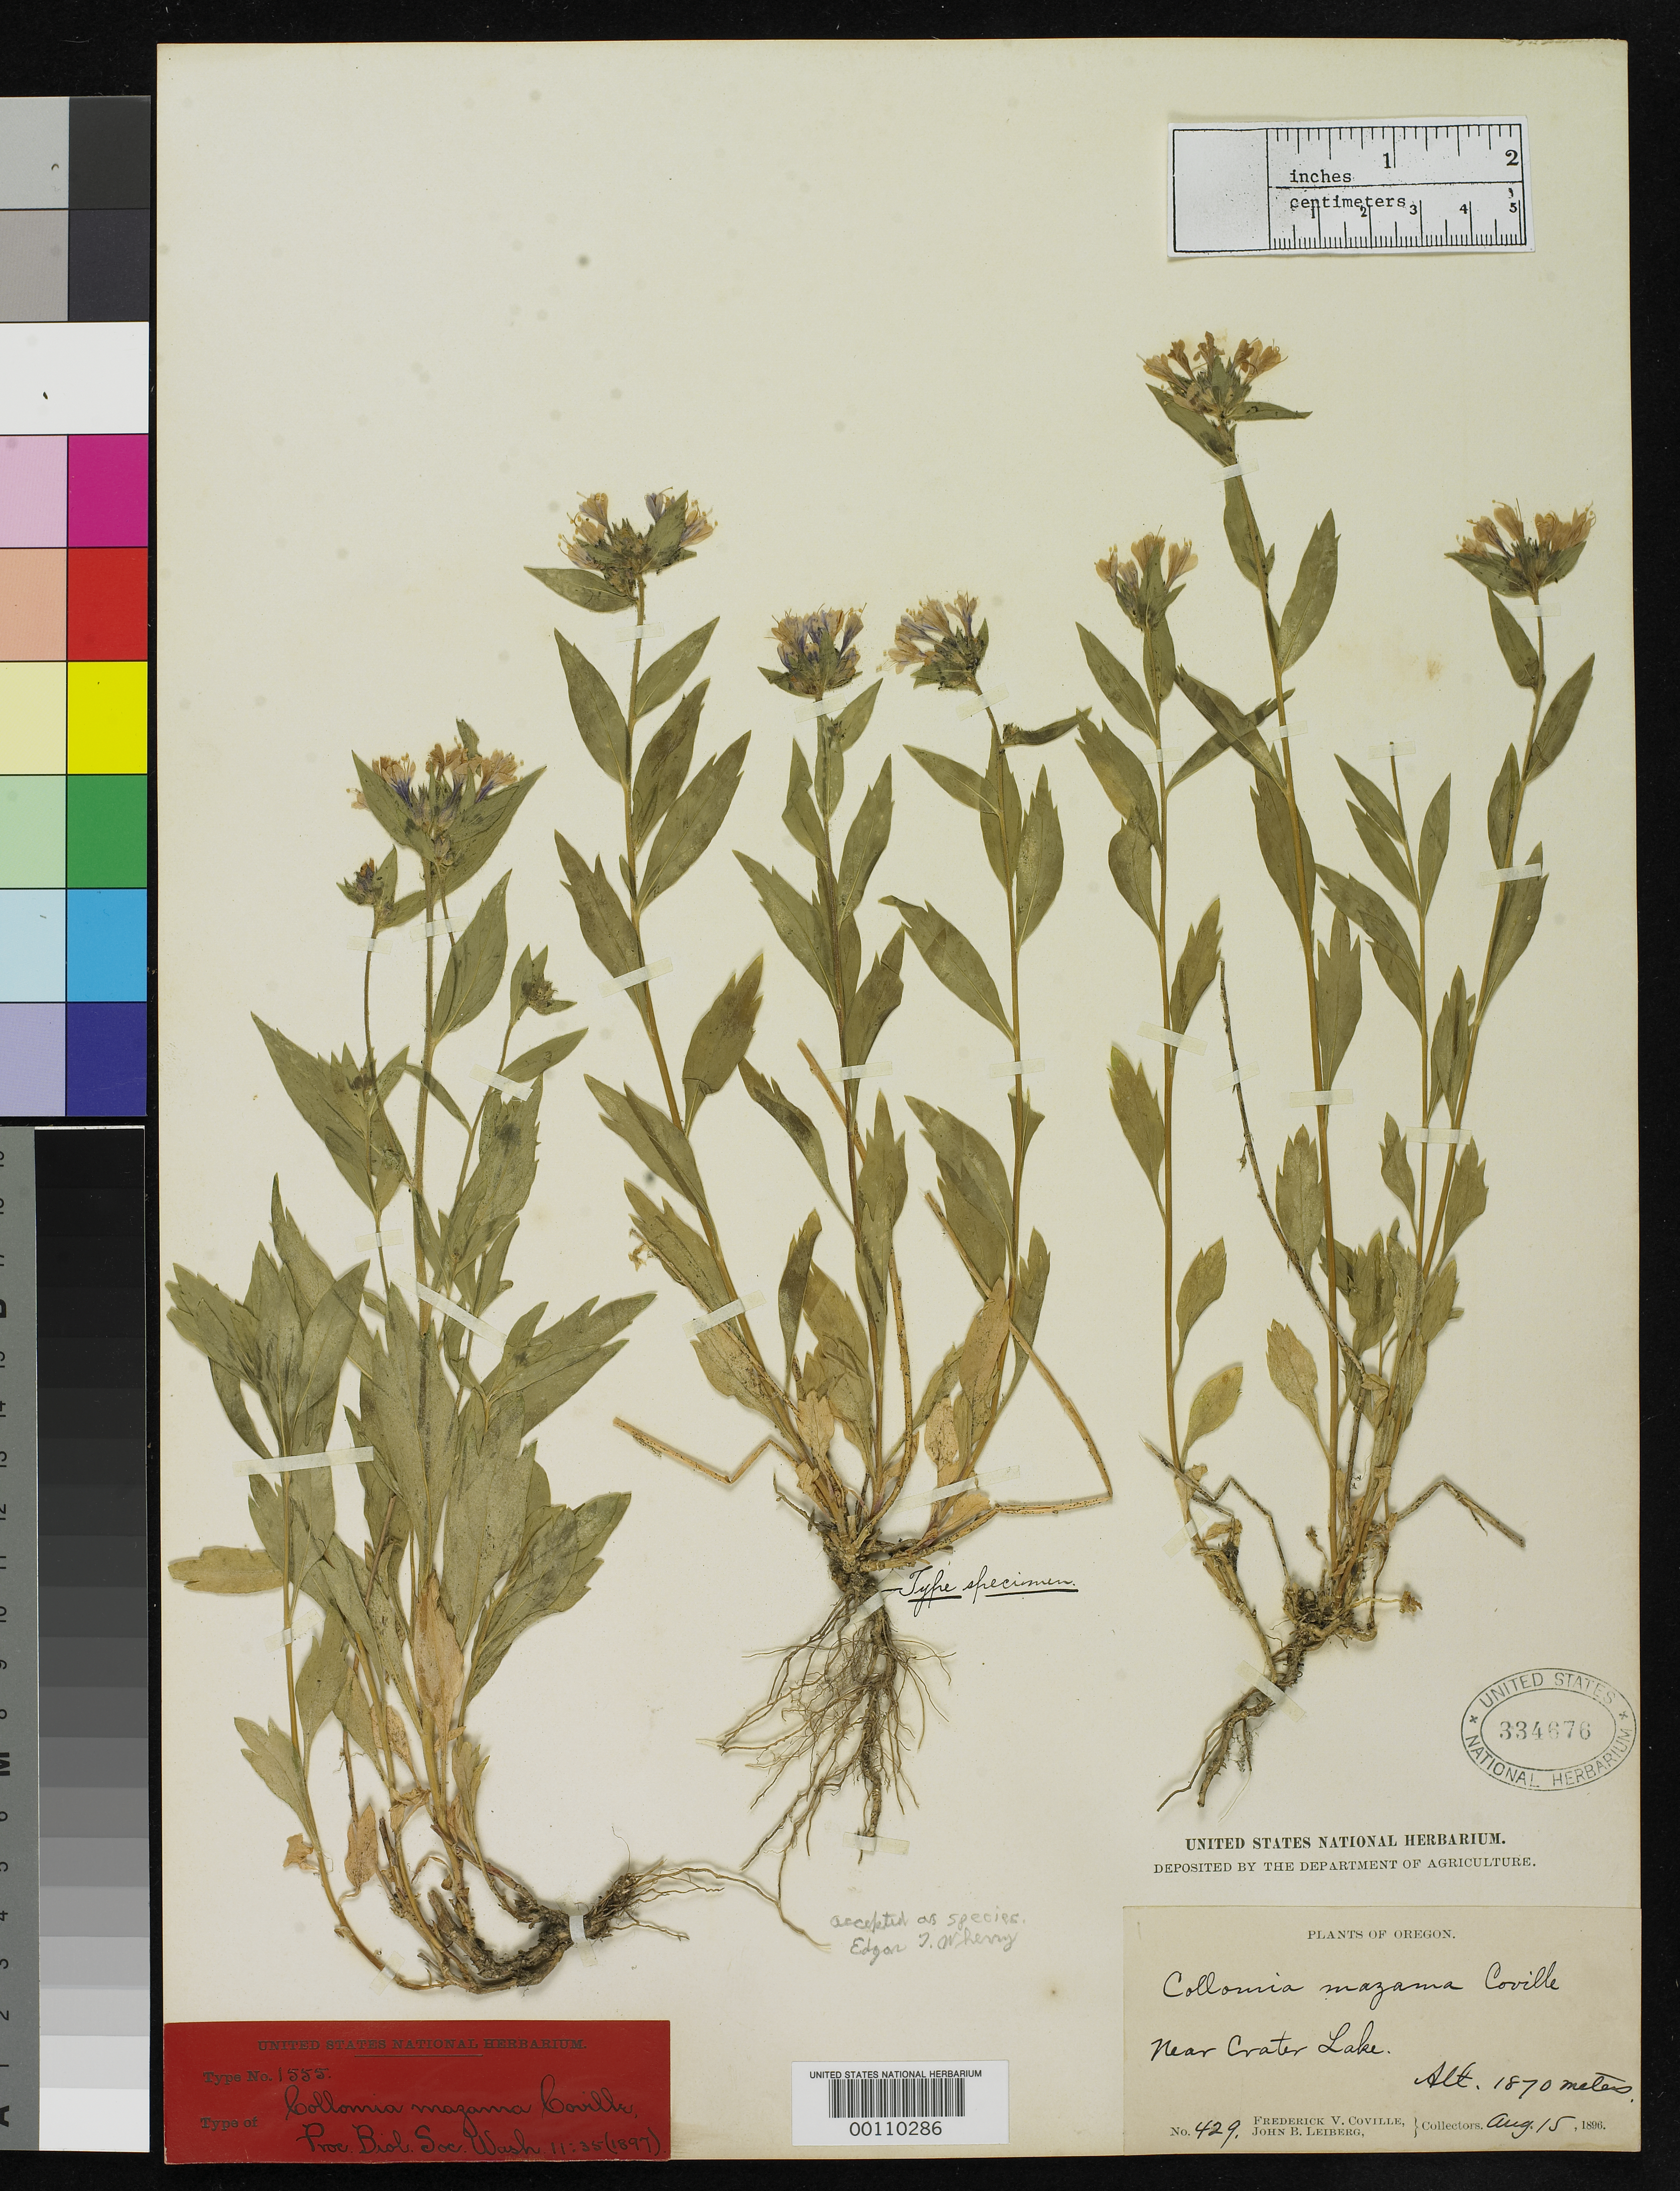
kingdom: Plantae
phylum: Tracheophyta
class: Magnoliopsida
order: Ericales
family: Polemoniaceae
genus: Collomia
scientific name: Collomia mazama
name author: Coville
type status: Holotype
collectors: F. V. Coville & J. Leiberg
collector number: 429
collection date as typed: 15 Aug 1896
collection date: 1896-08-15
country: United States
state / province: Oregon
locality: Near Crater Lake.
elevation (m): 1870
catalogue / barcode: US 334676